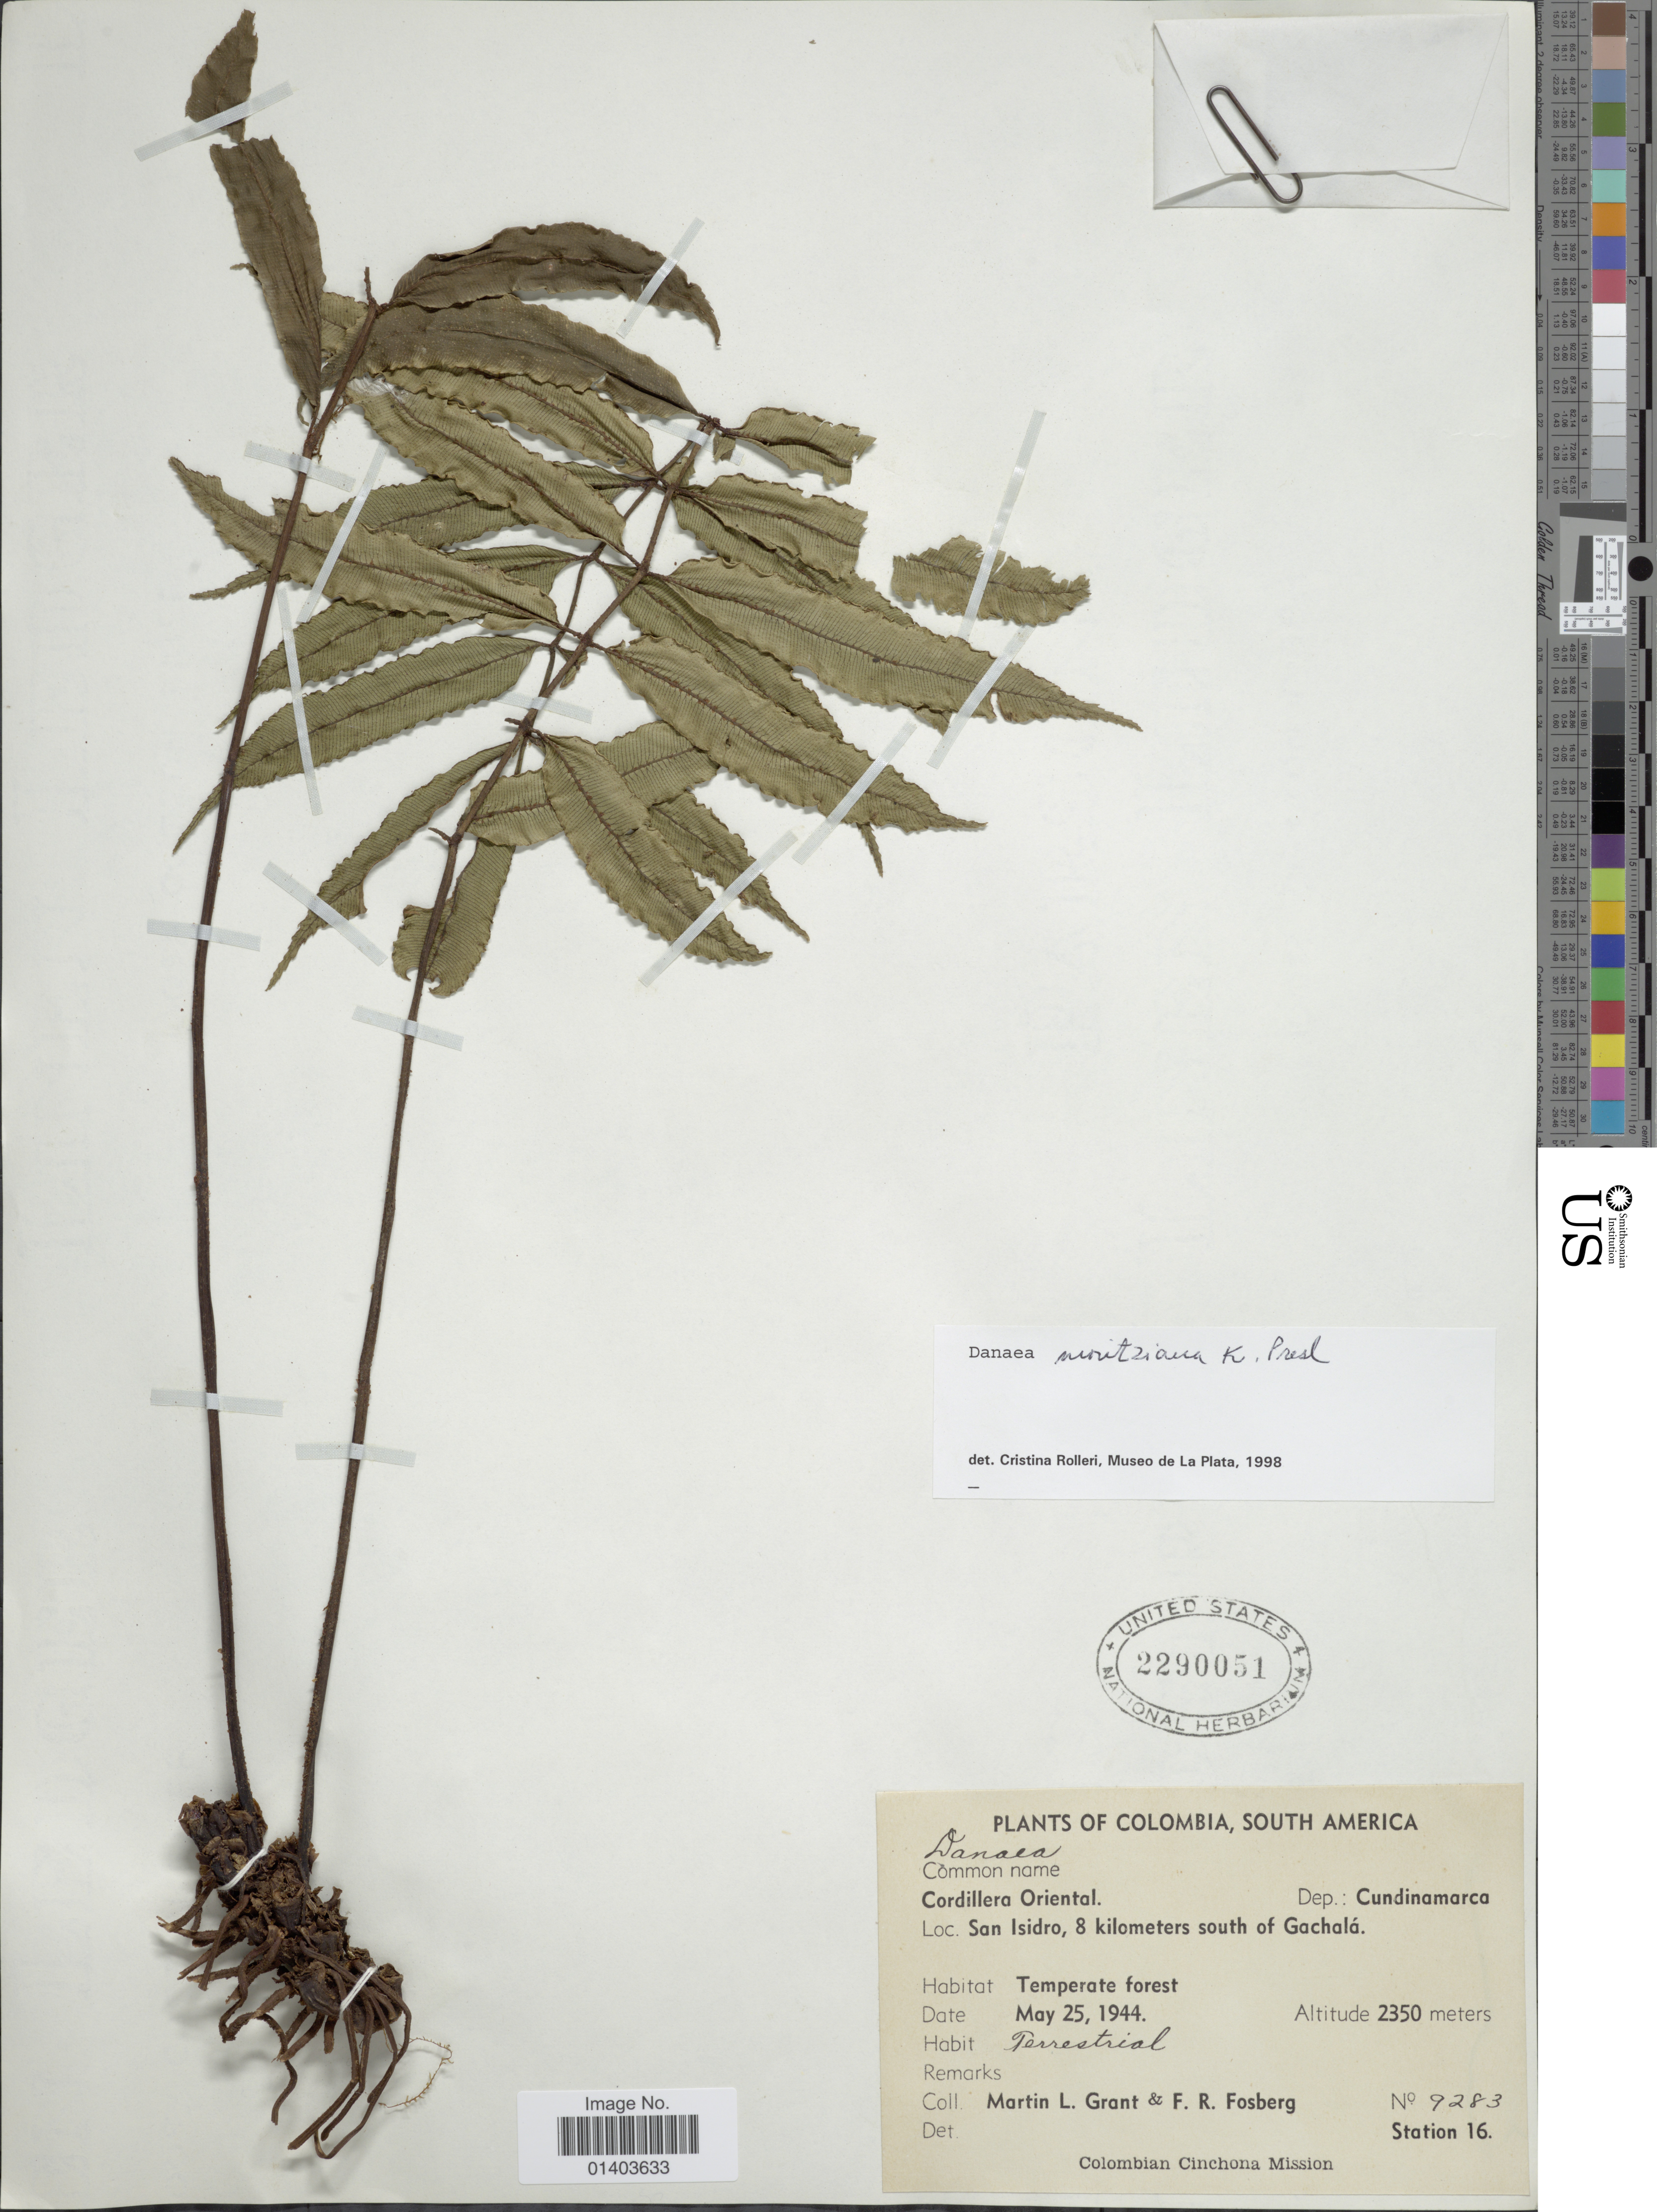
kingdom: Plantae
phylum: Tracheophyta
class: Polypodiopsida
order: Marattiales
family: Marattiaceae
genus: Danaea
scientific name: Danaea moritziana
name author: C. Presl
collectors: M. L. Grant & F. R. Fosberg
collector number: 9283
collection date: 1944-05-25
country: Colombia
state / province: Cundinamarca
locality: Cordillera Oriental, San Isidoro, 8 kilometers south of Gachalá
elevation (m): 2350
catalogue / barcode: US 2290051